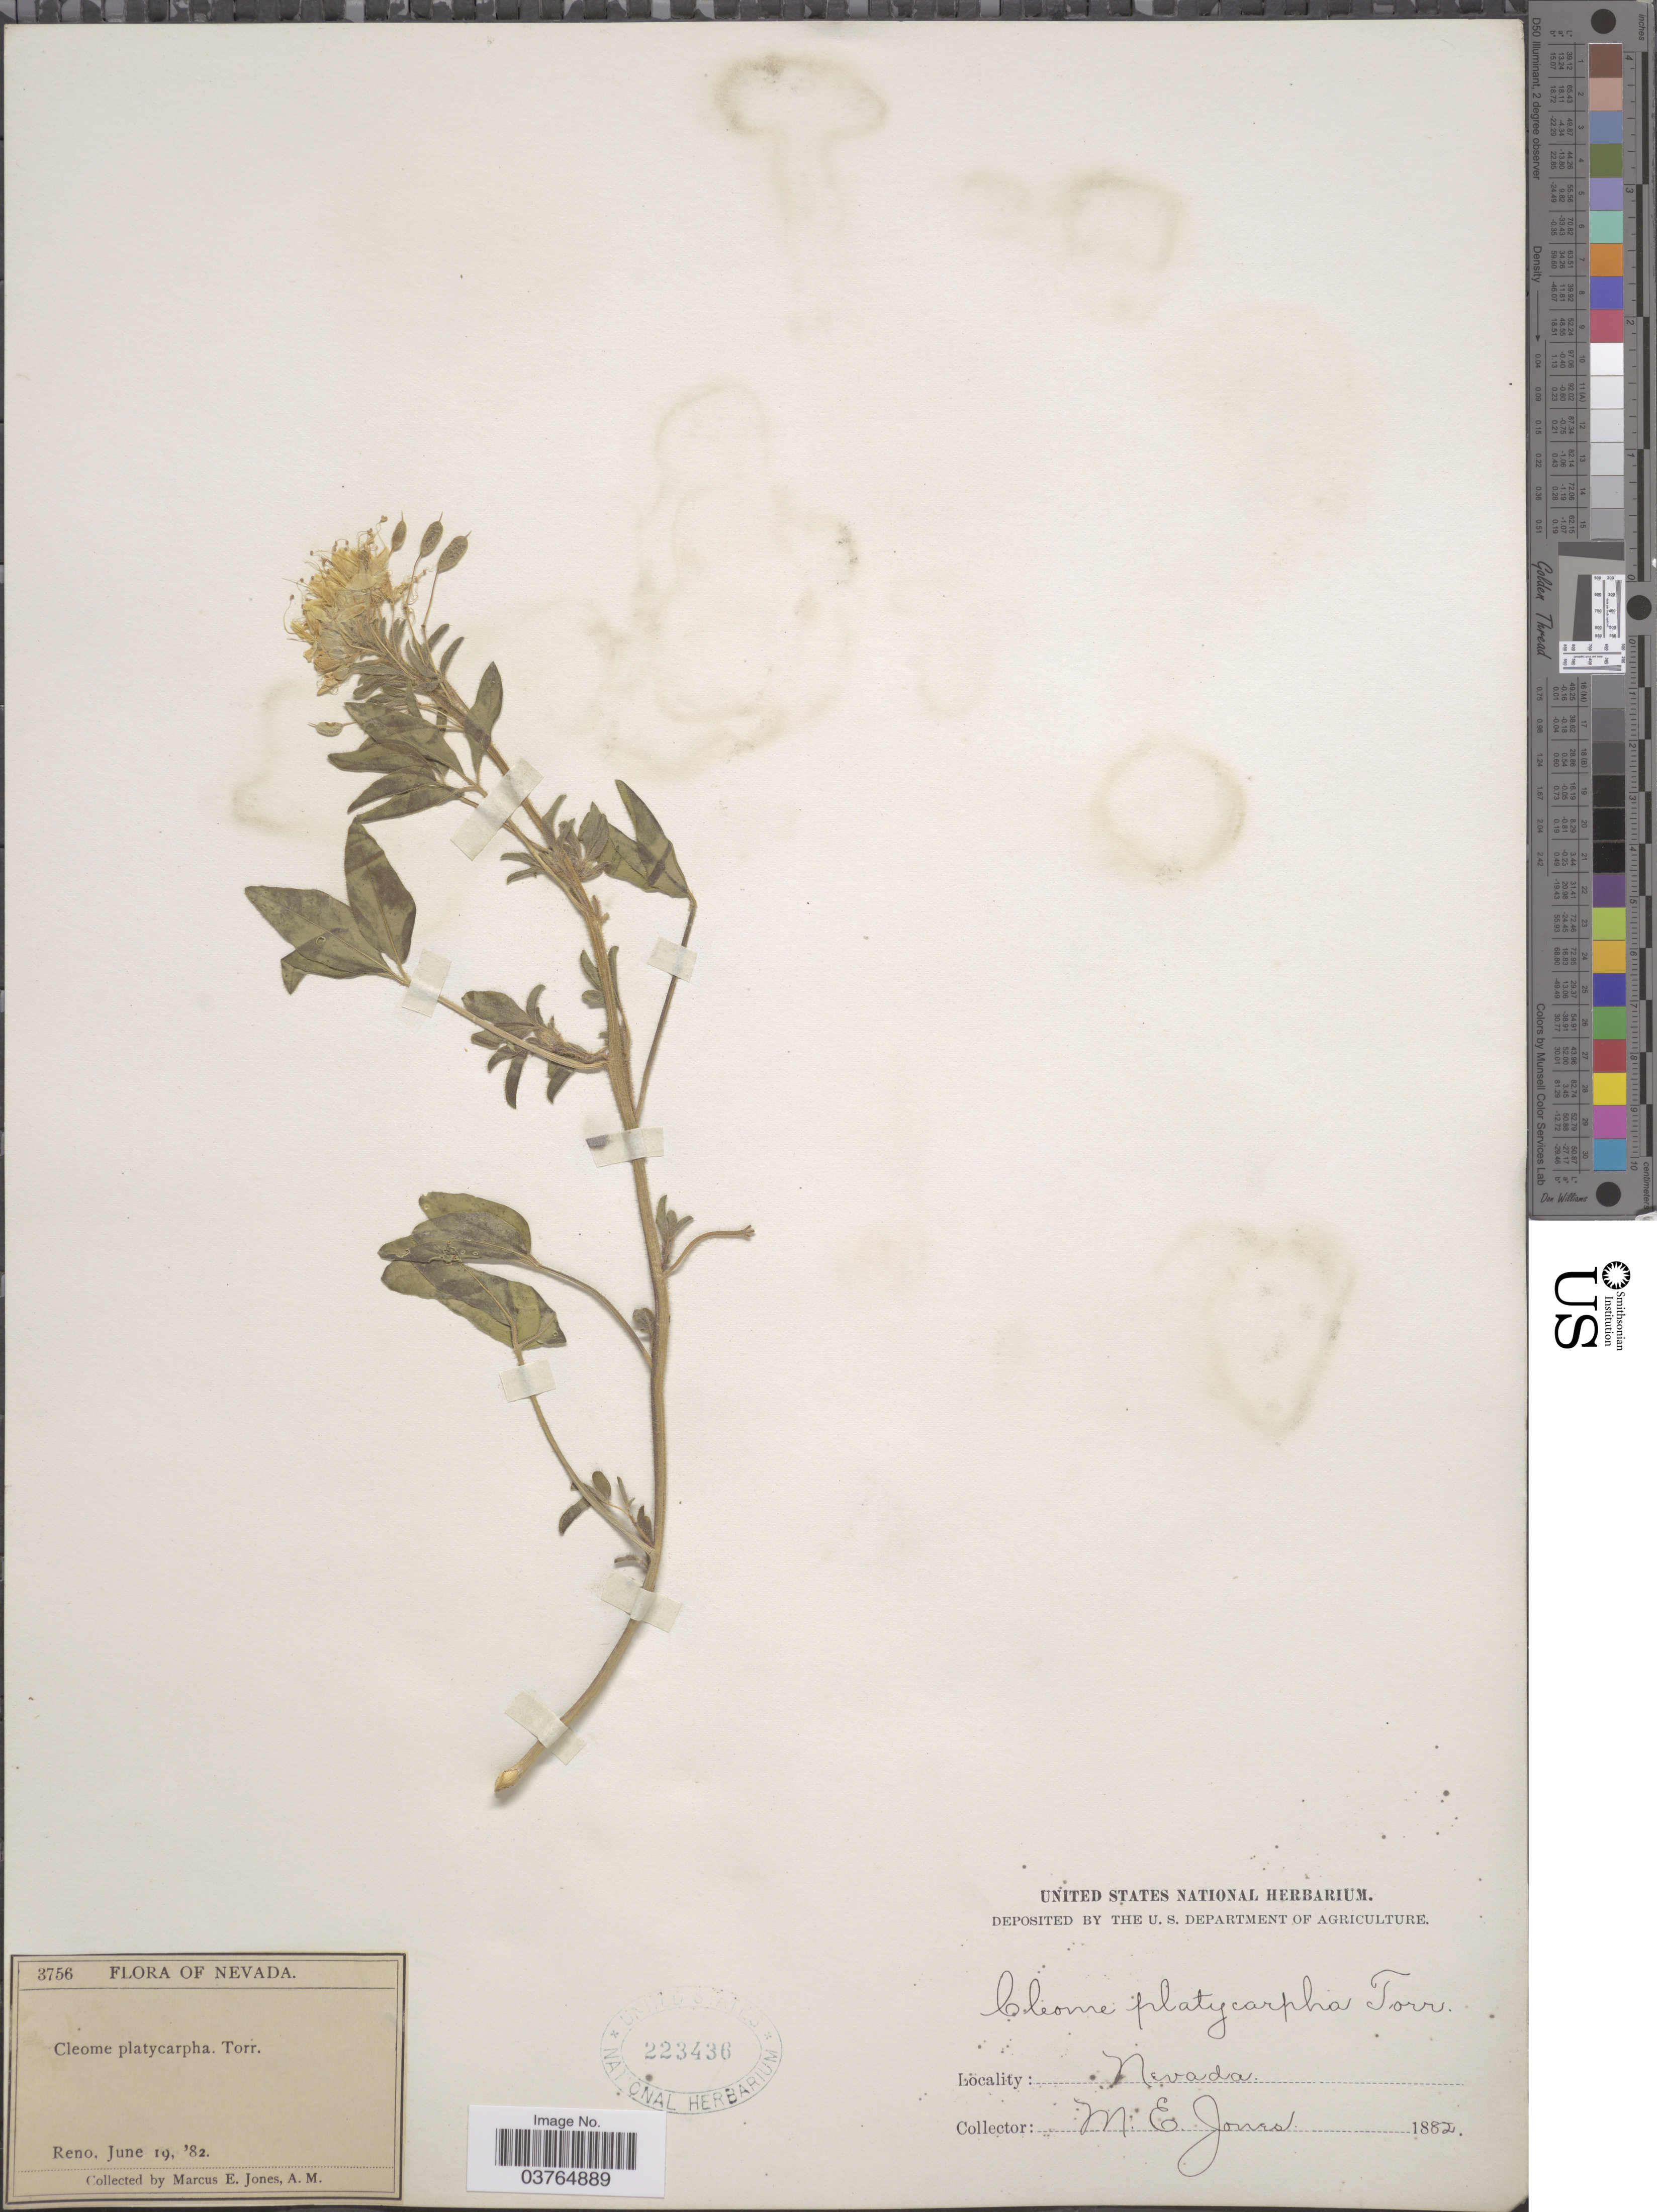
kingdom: Plantae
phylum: Tracheophyta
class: Magnoliopsida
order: Brassicales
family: Cleomaceae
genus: Cleomella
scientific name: Cleomella platycarpa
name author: (Torr.) Roalson & J.C. Hall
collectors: M. E. Jones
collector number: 3756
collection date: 1882-06-19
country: United States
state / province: Nevada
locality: Reno.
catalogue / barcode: US 223436